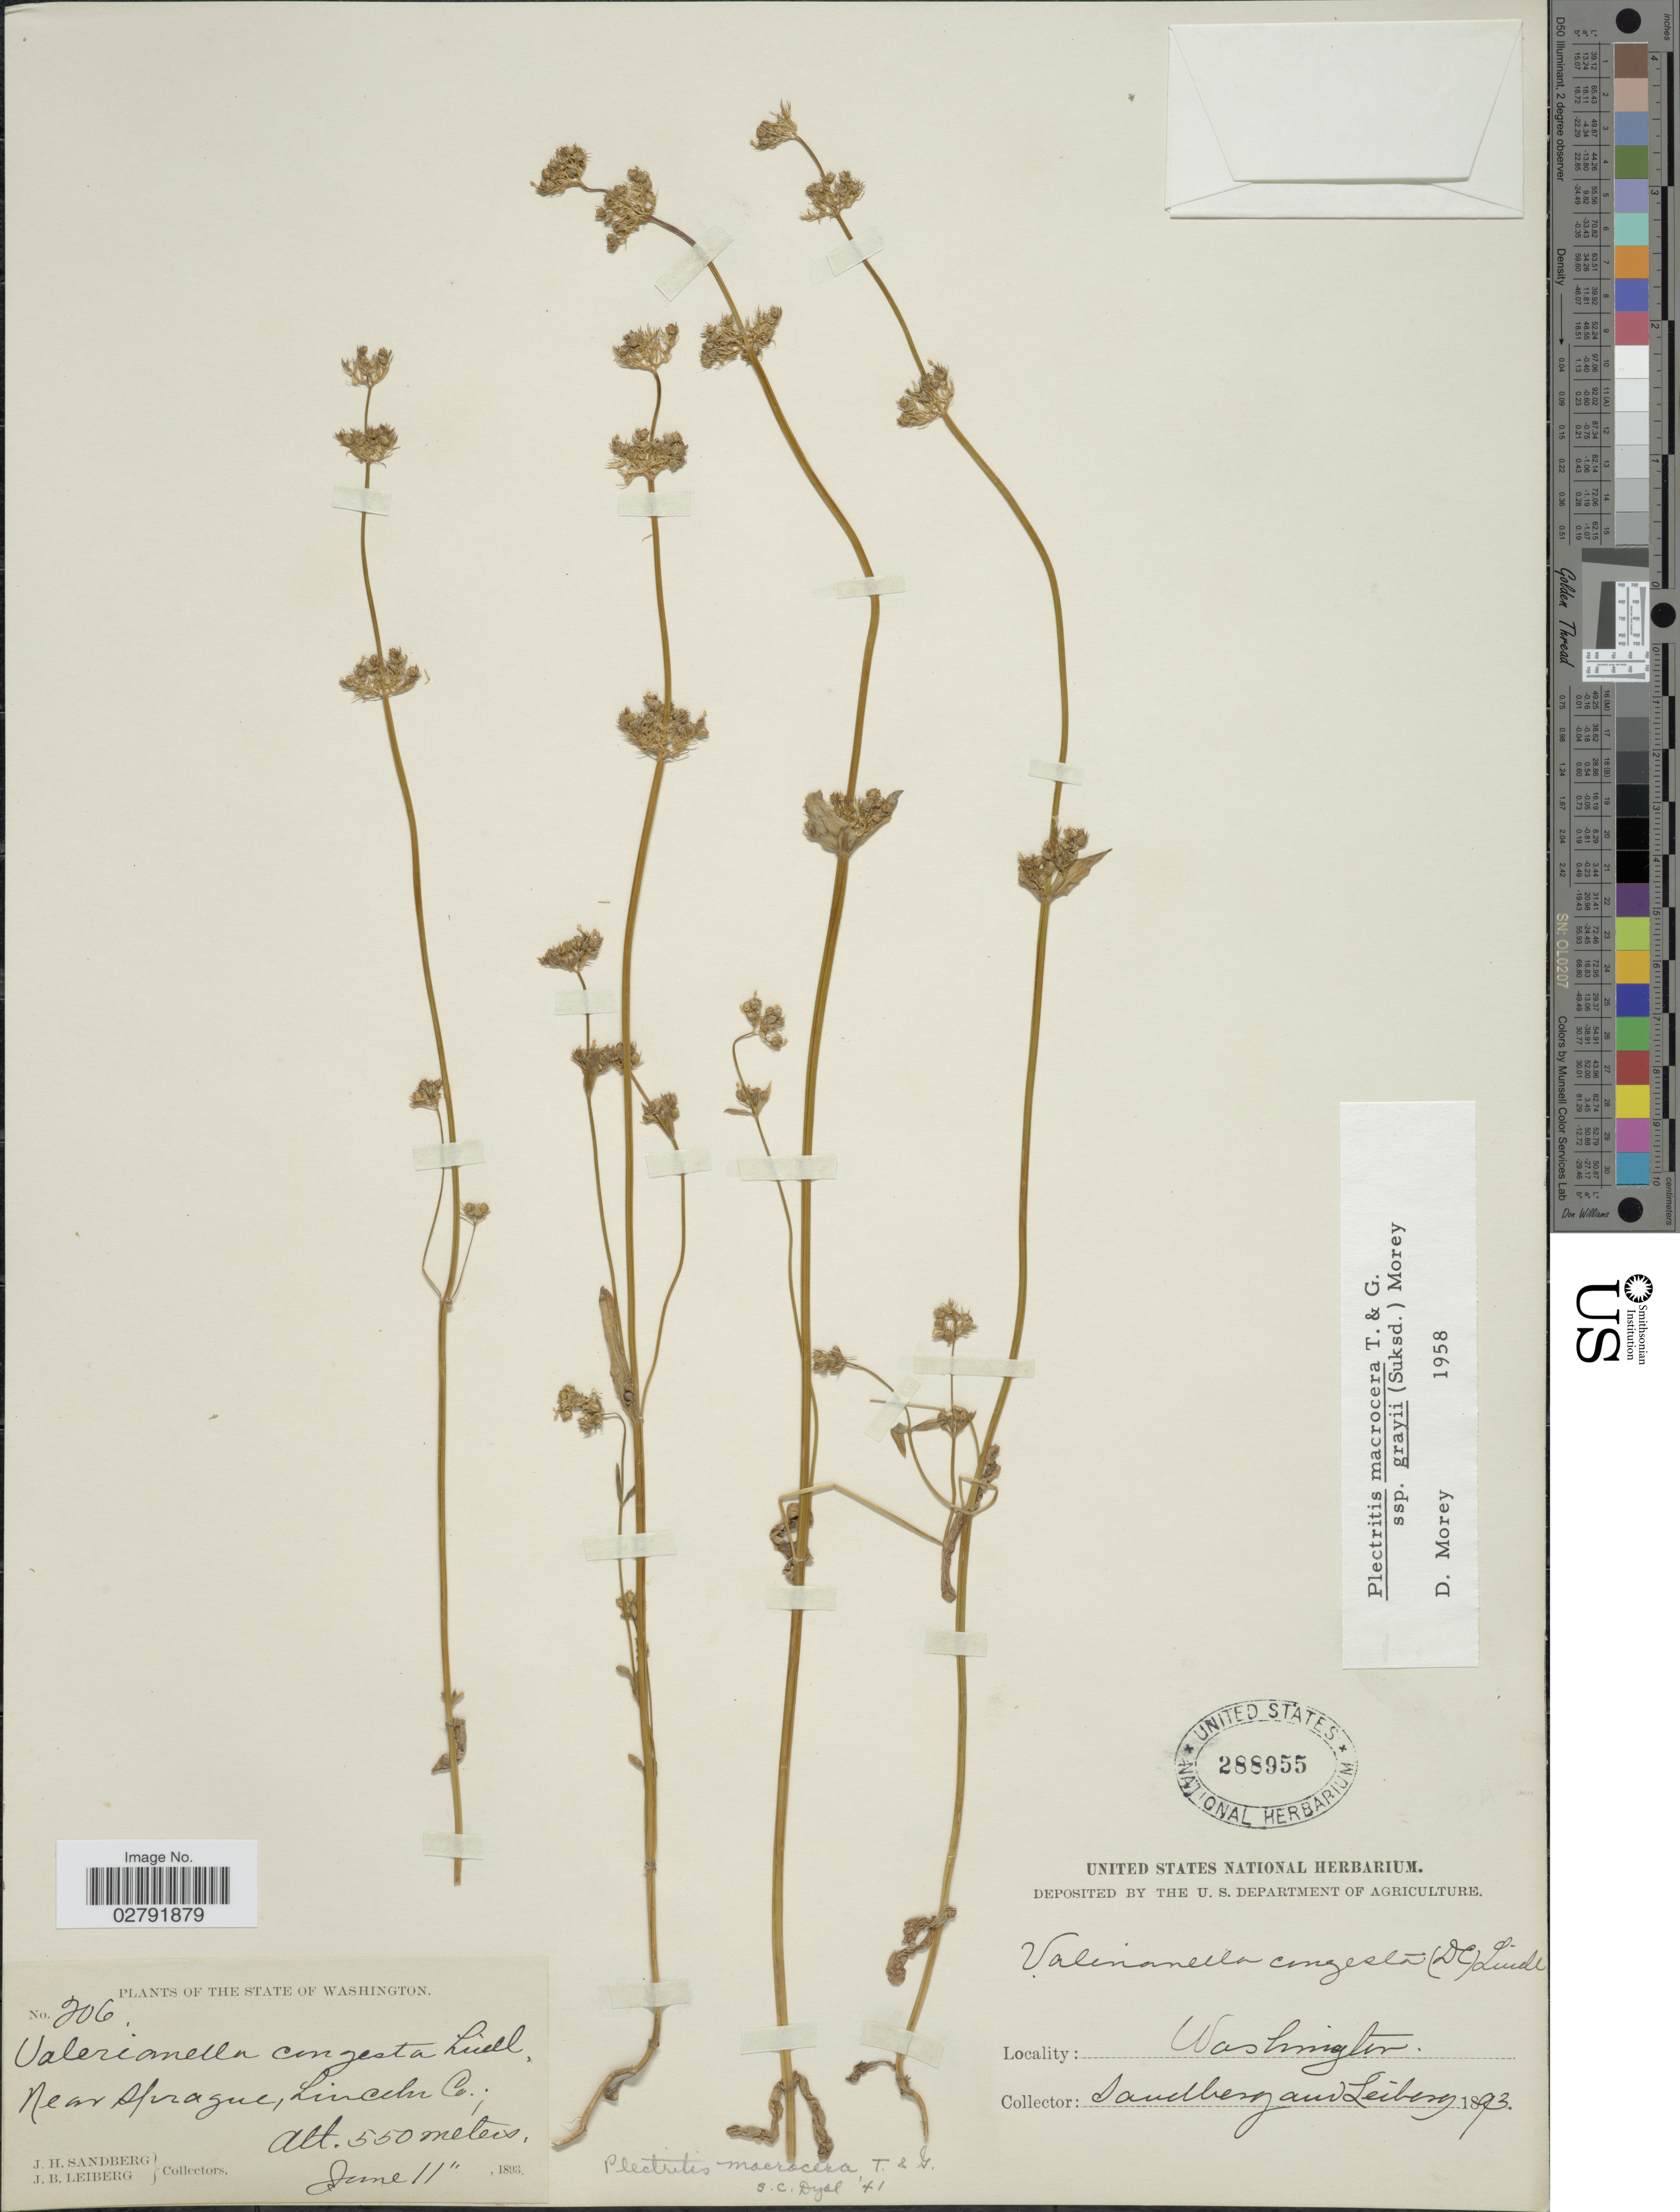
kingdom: Plantae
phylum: Tracheophyta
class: Magnoliopsida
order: Dipsacales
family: Caprifoliaceae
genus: Plectritis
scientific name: Plectritis macrocera subsp. grayi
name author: (Suksd.) Morey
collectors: J. H. Sandberg & J. B. Leiberg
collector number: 706?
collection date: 1893-06-11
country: United States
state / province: Washington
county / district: Lincoln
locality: Sprague, Lincoln Co.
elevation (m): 550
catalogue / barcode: US 288955